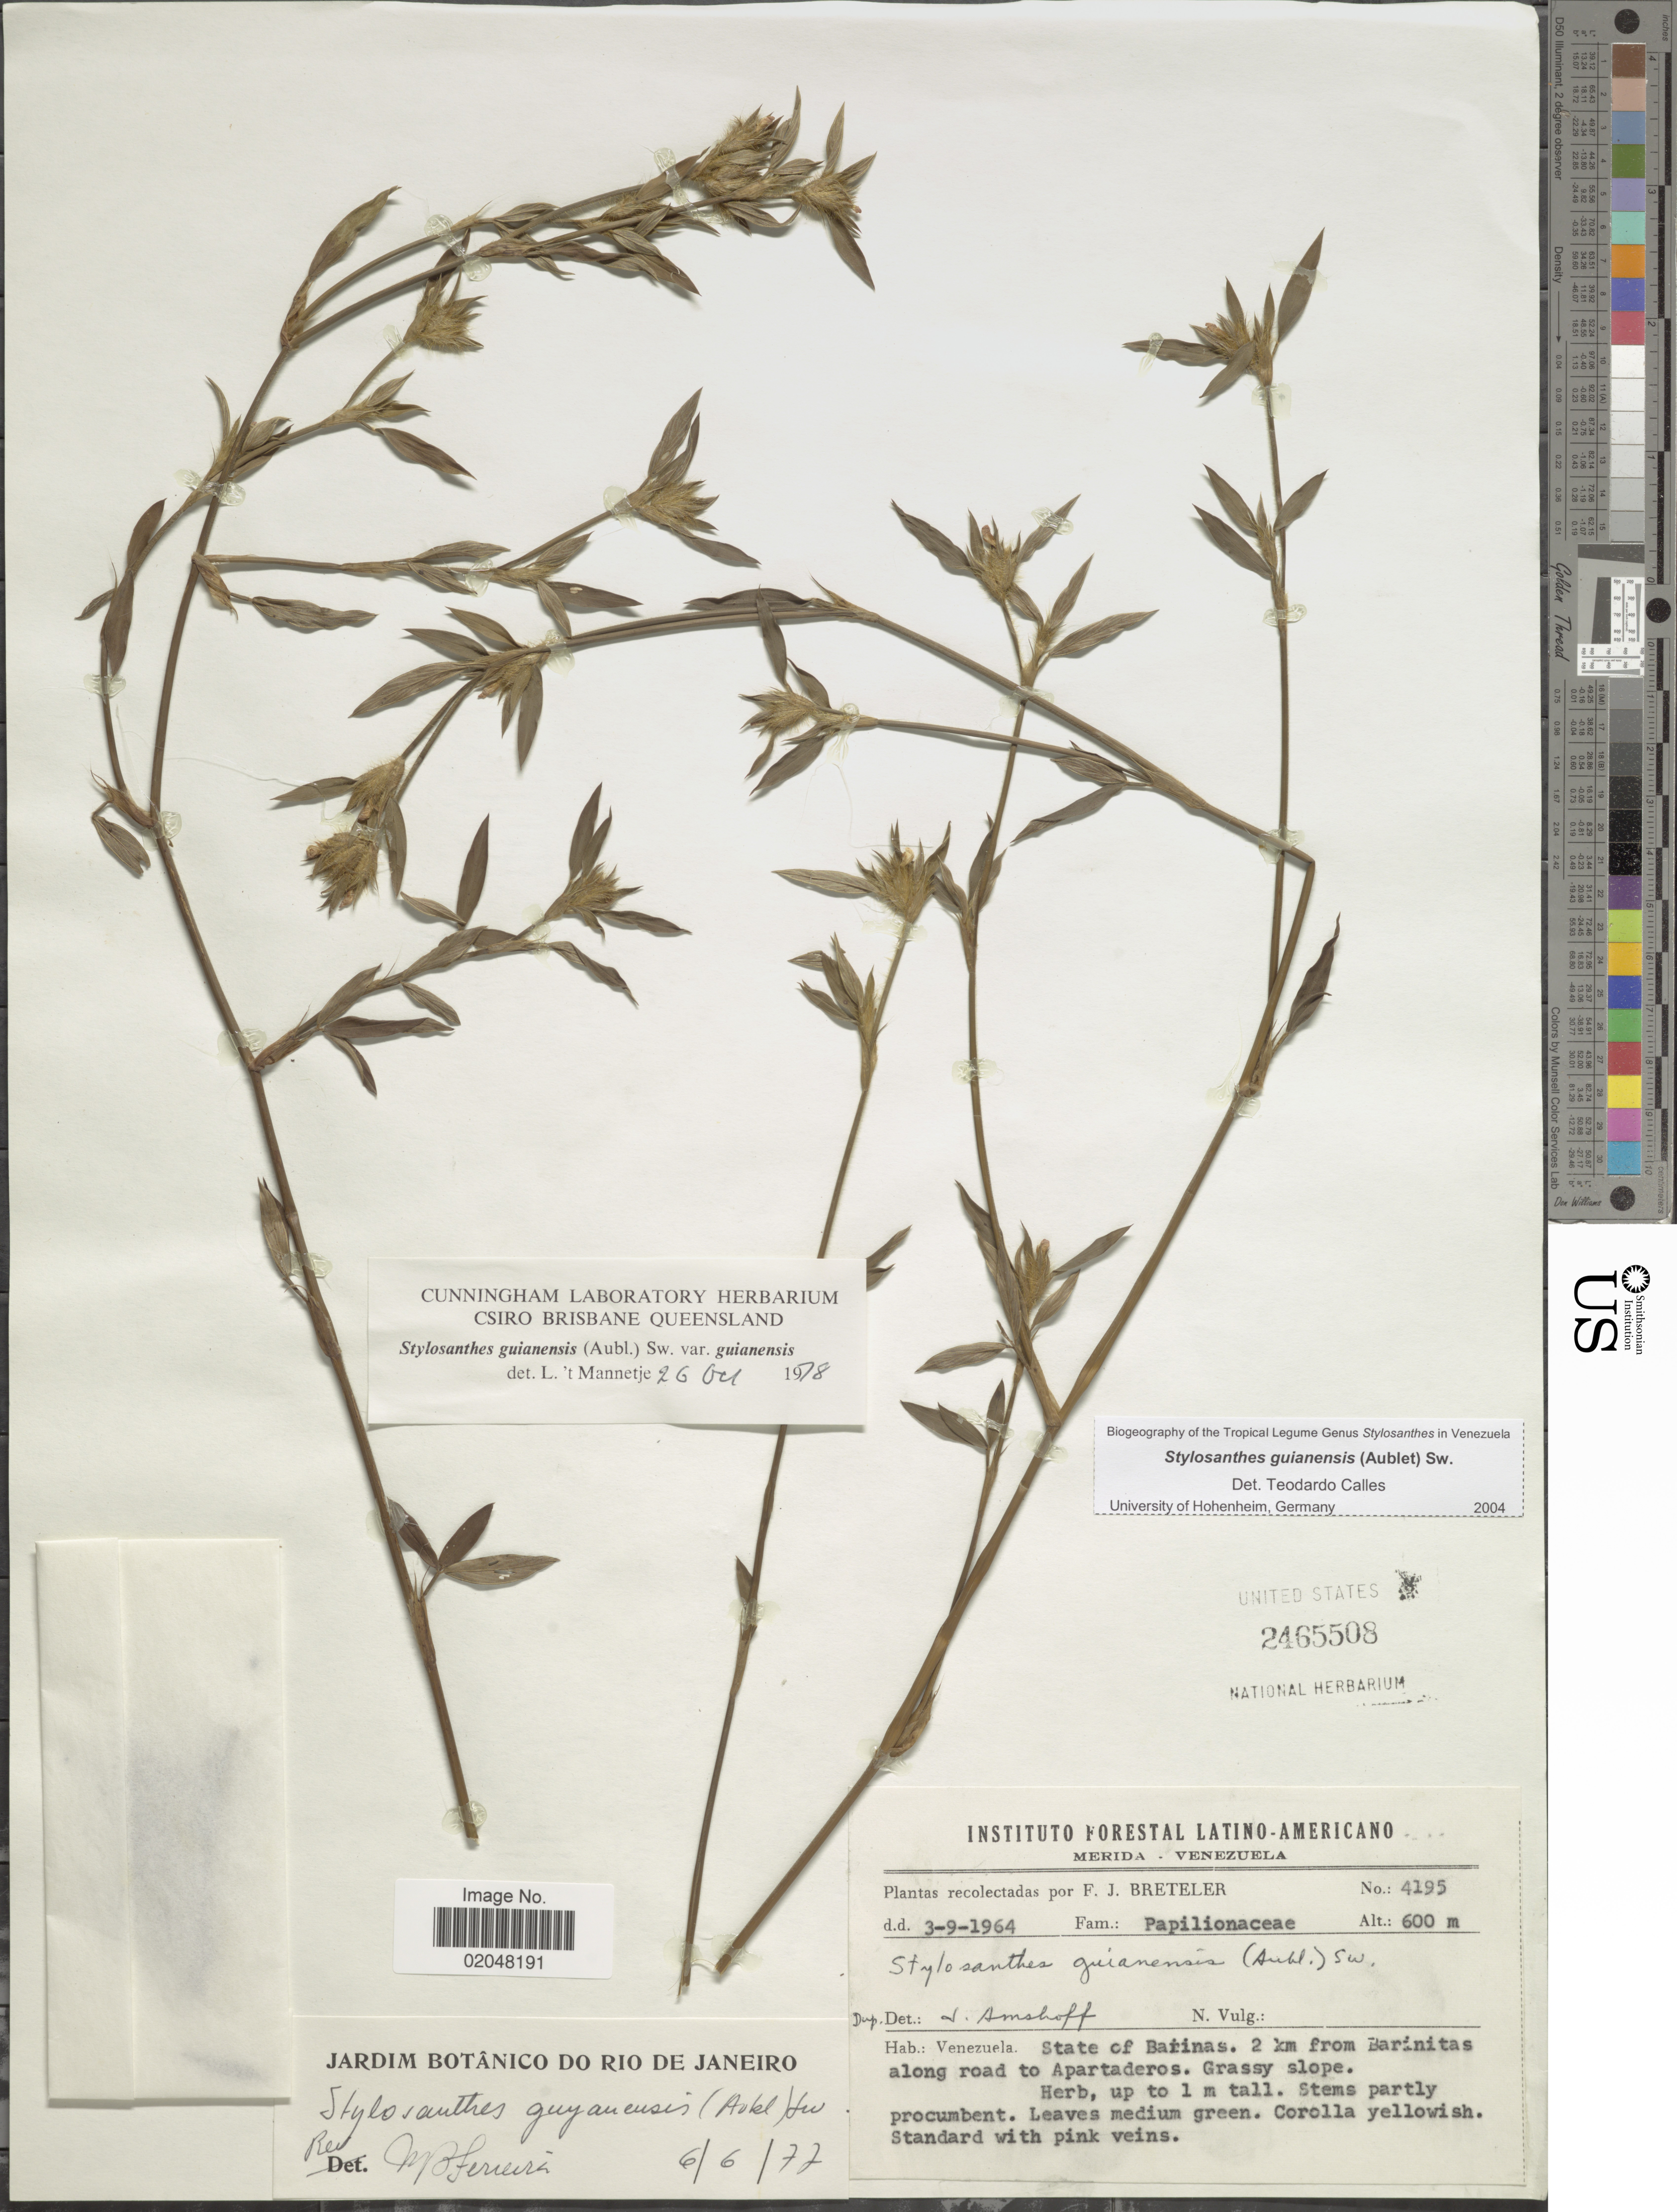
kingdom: Plantae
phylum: Tracheophyta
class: Magnoliopsida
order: Fabales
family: Fabaceae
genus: Stylosanthes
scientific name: Stylosanthes guianensis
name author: (Aubl.) Sw.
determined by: Calles, T.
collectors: F. J. Breteler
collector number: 4195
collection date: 1964-03-09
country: Venezuela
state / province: Barinas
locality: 2 km from Barinitas, along road to Apartaderos, grassy slope.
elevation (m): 600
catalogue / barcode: US 2465508